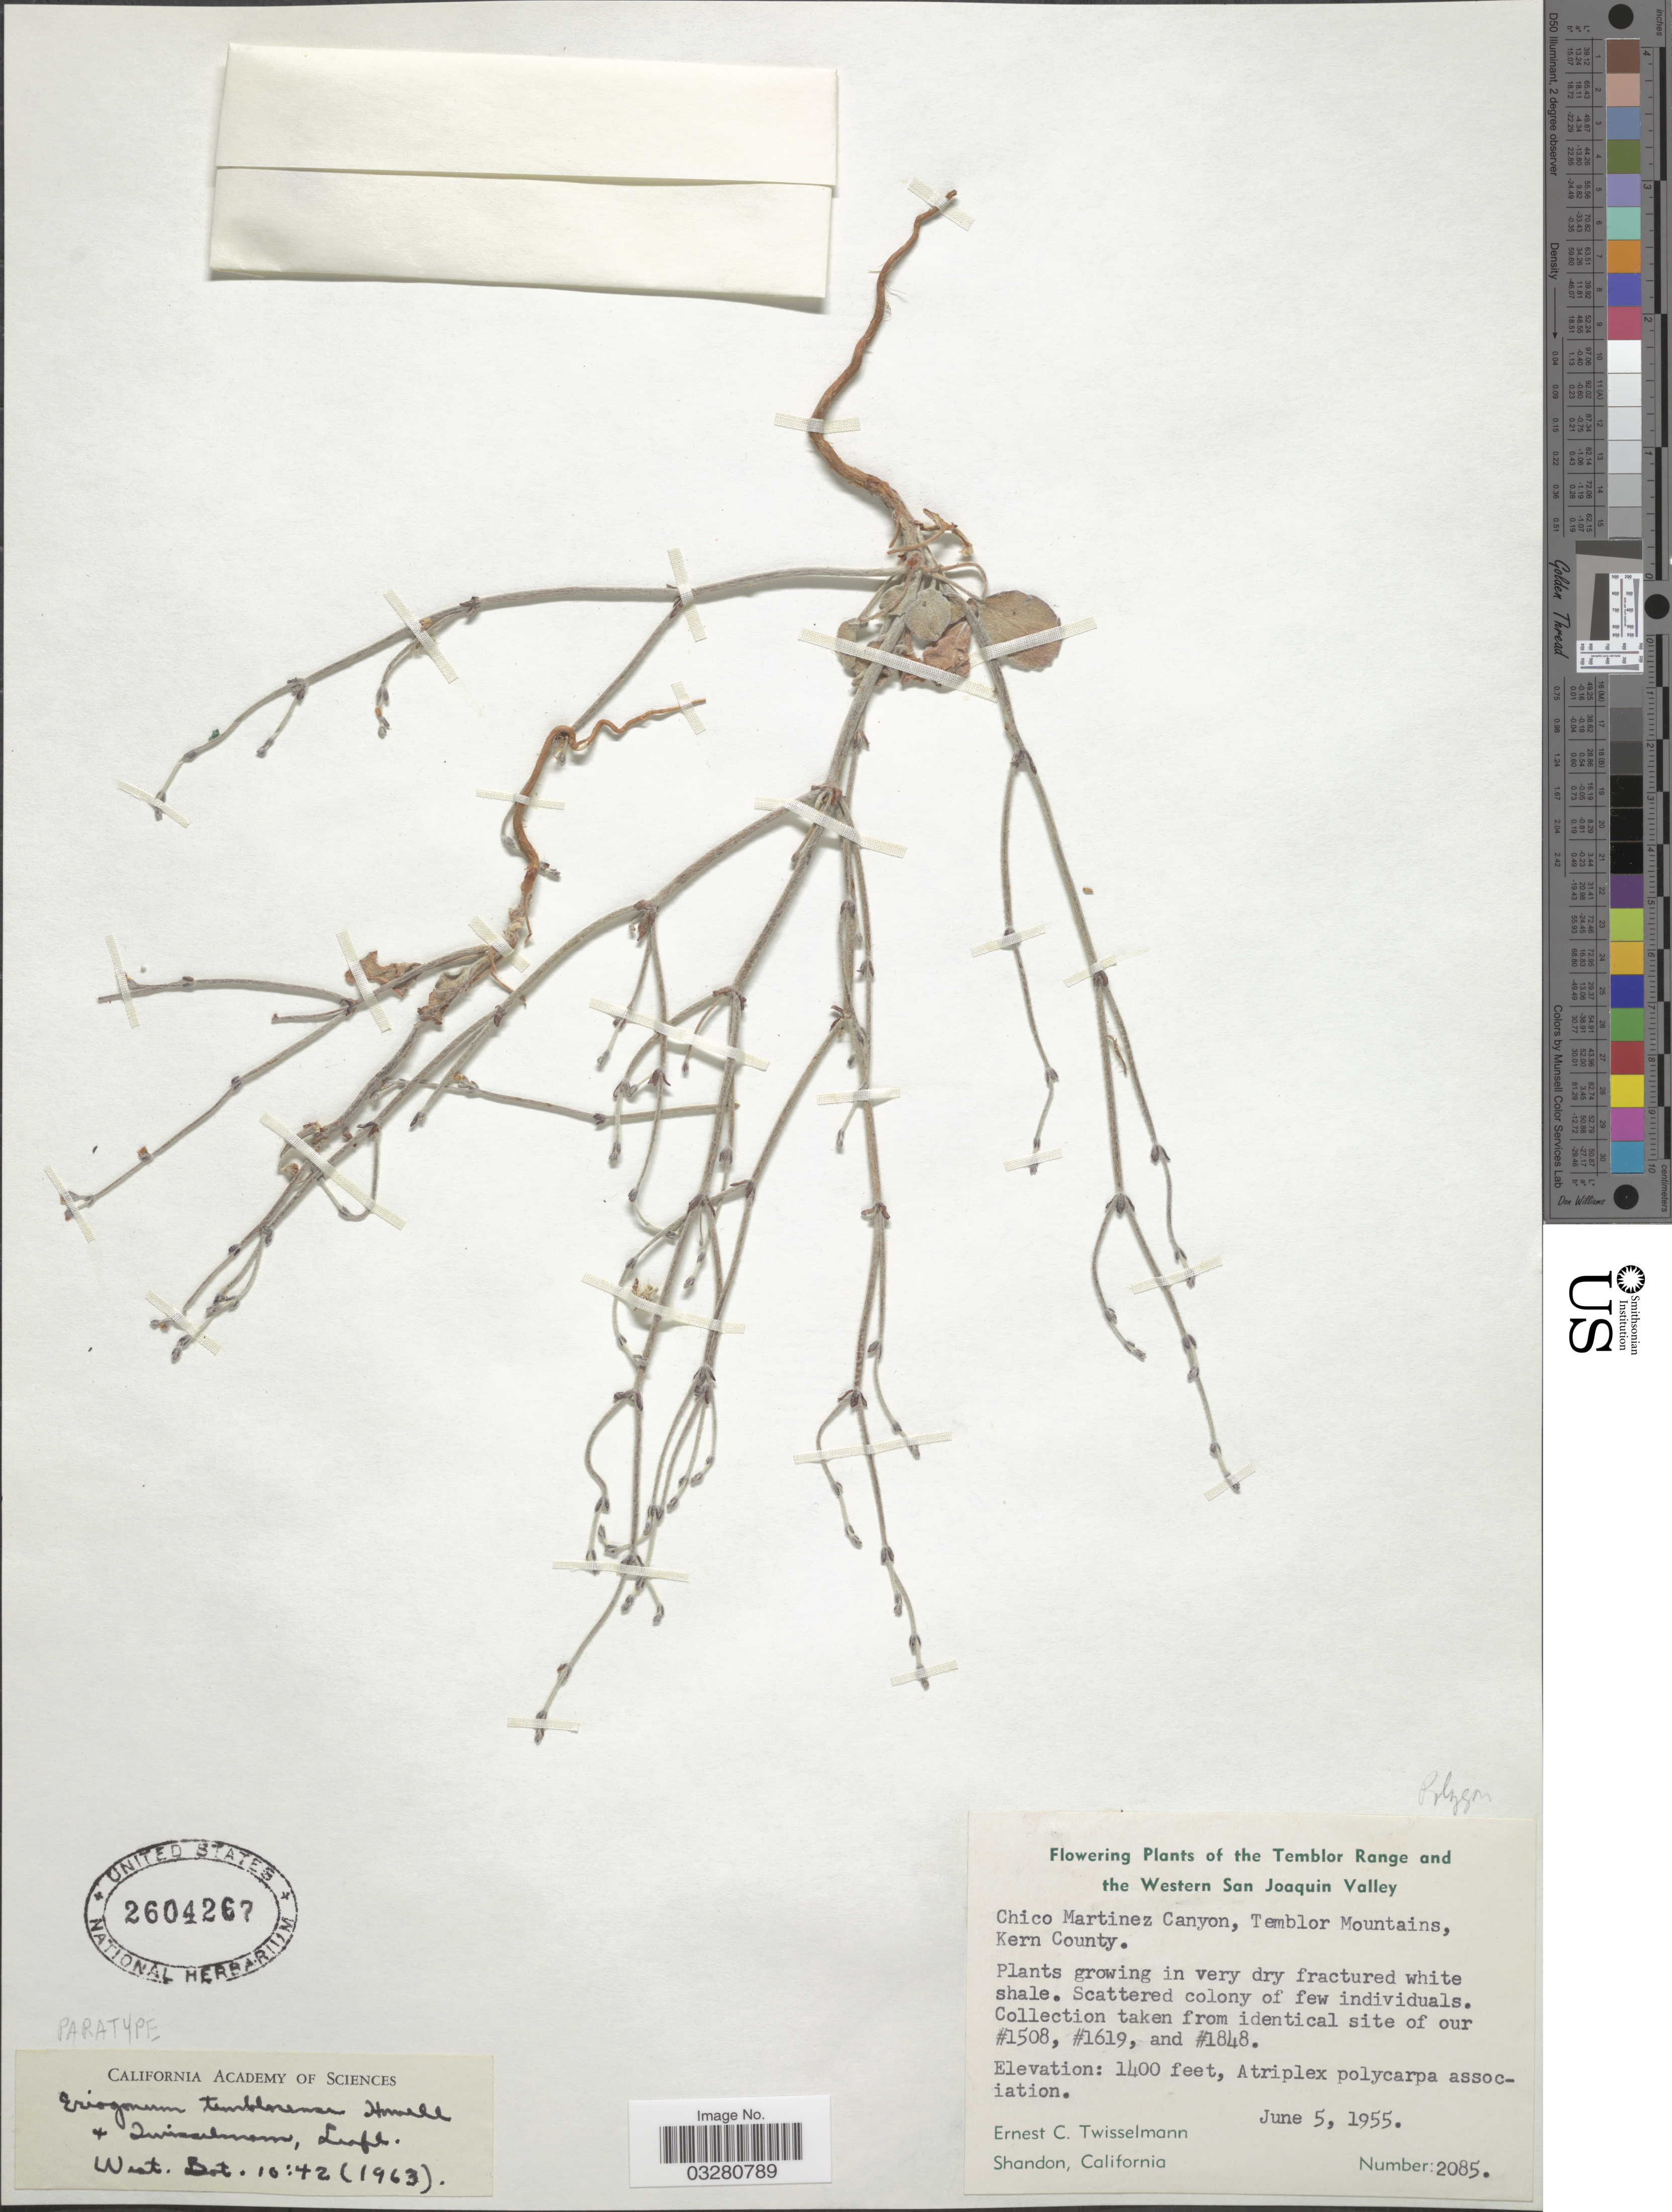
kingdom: Plantae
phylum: Tracheophyta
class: Magnoliopsida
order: Caryophyllales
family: Polygonaceae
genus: Eriogonum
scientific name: Eriogonum temblorense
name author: J.T. Howell & Twisselmann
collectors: E. Twisselmann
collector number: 2085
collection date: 1955-06-05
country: United States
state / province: California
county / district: Kern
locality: Temblor Range and the Western San Joaquin Valley. Chico Martinez Canyon, Temblor Mountains, Kern County.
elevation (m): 427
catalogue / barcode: US 2604267